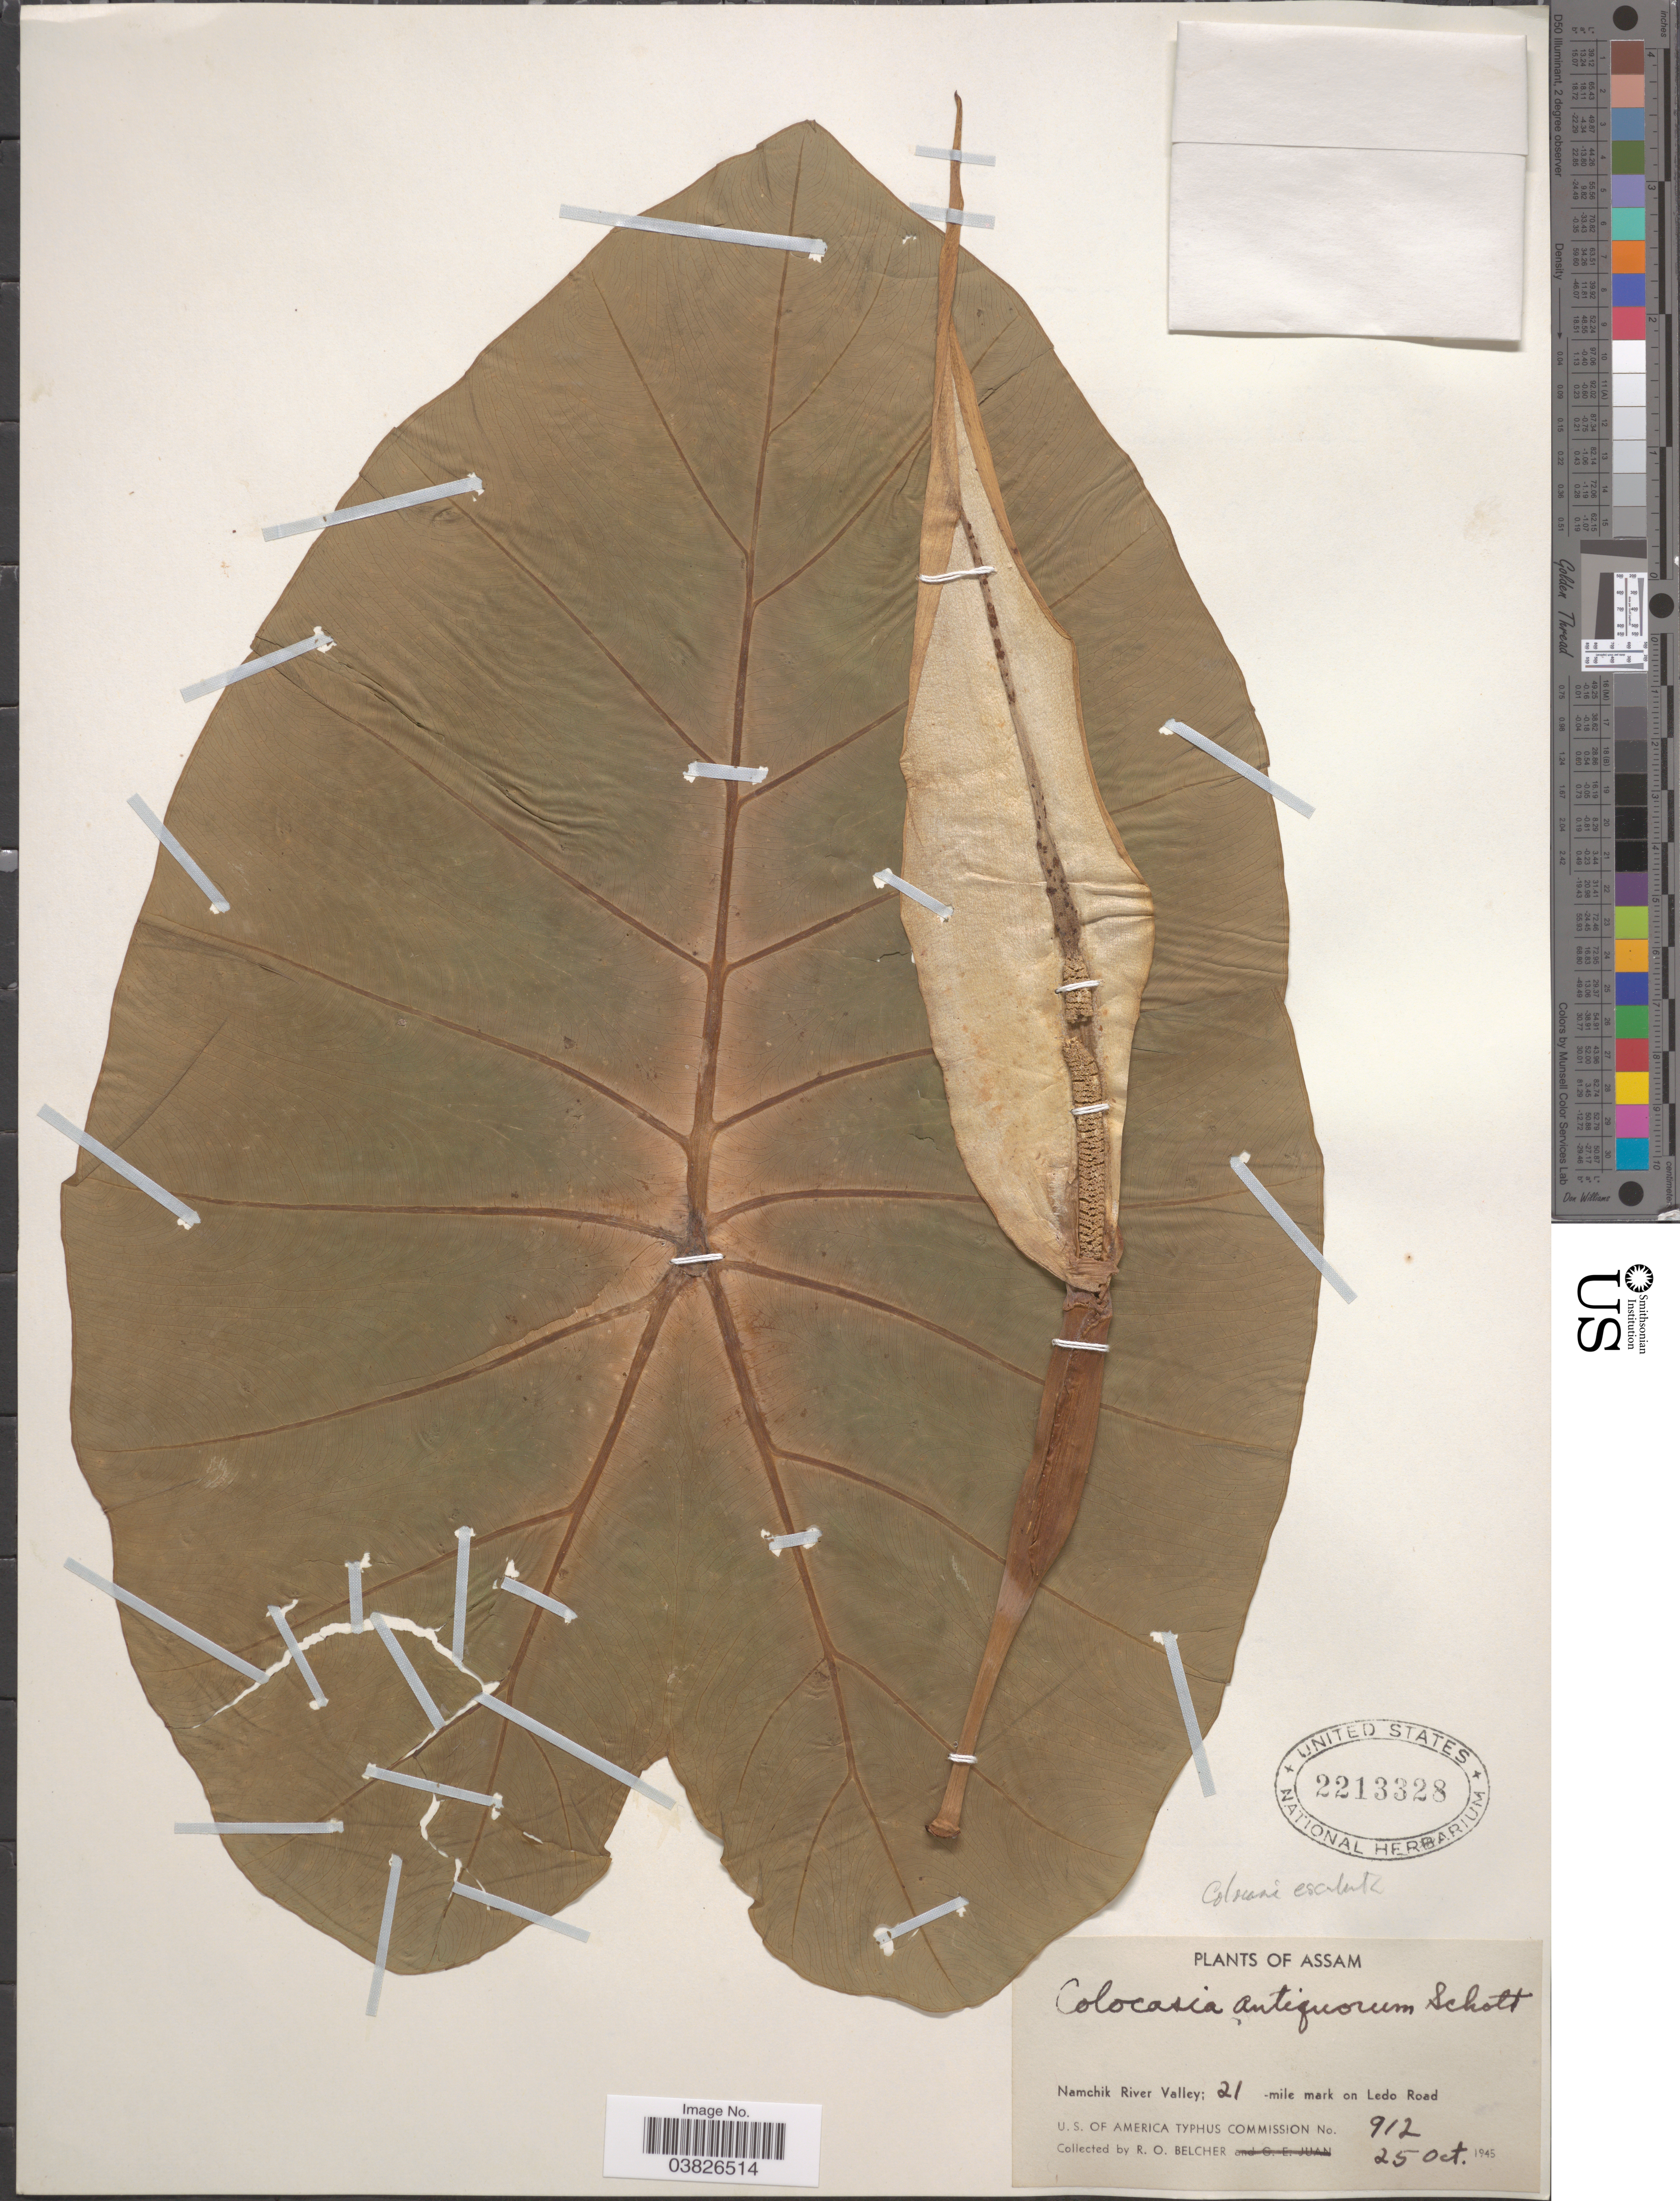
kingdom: Plantae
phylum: Tracheophyta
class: Liliopsida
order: Alismatales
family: Araceae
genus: Colocasia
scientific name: Colocasia esculenta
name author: (L.) Schott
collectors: R. Belcher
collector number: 912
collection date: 1945-10-25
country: India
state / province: Assam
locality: Namchik River Valley; 21-mile mark on Ledo Road.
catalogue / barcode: US 2213328